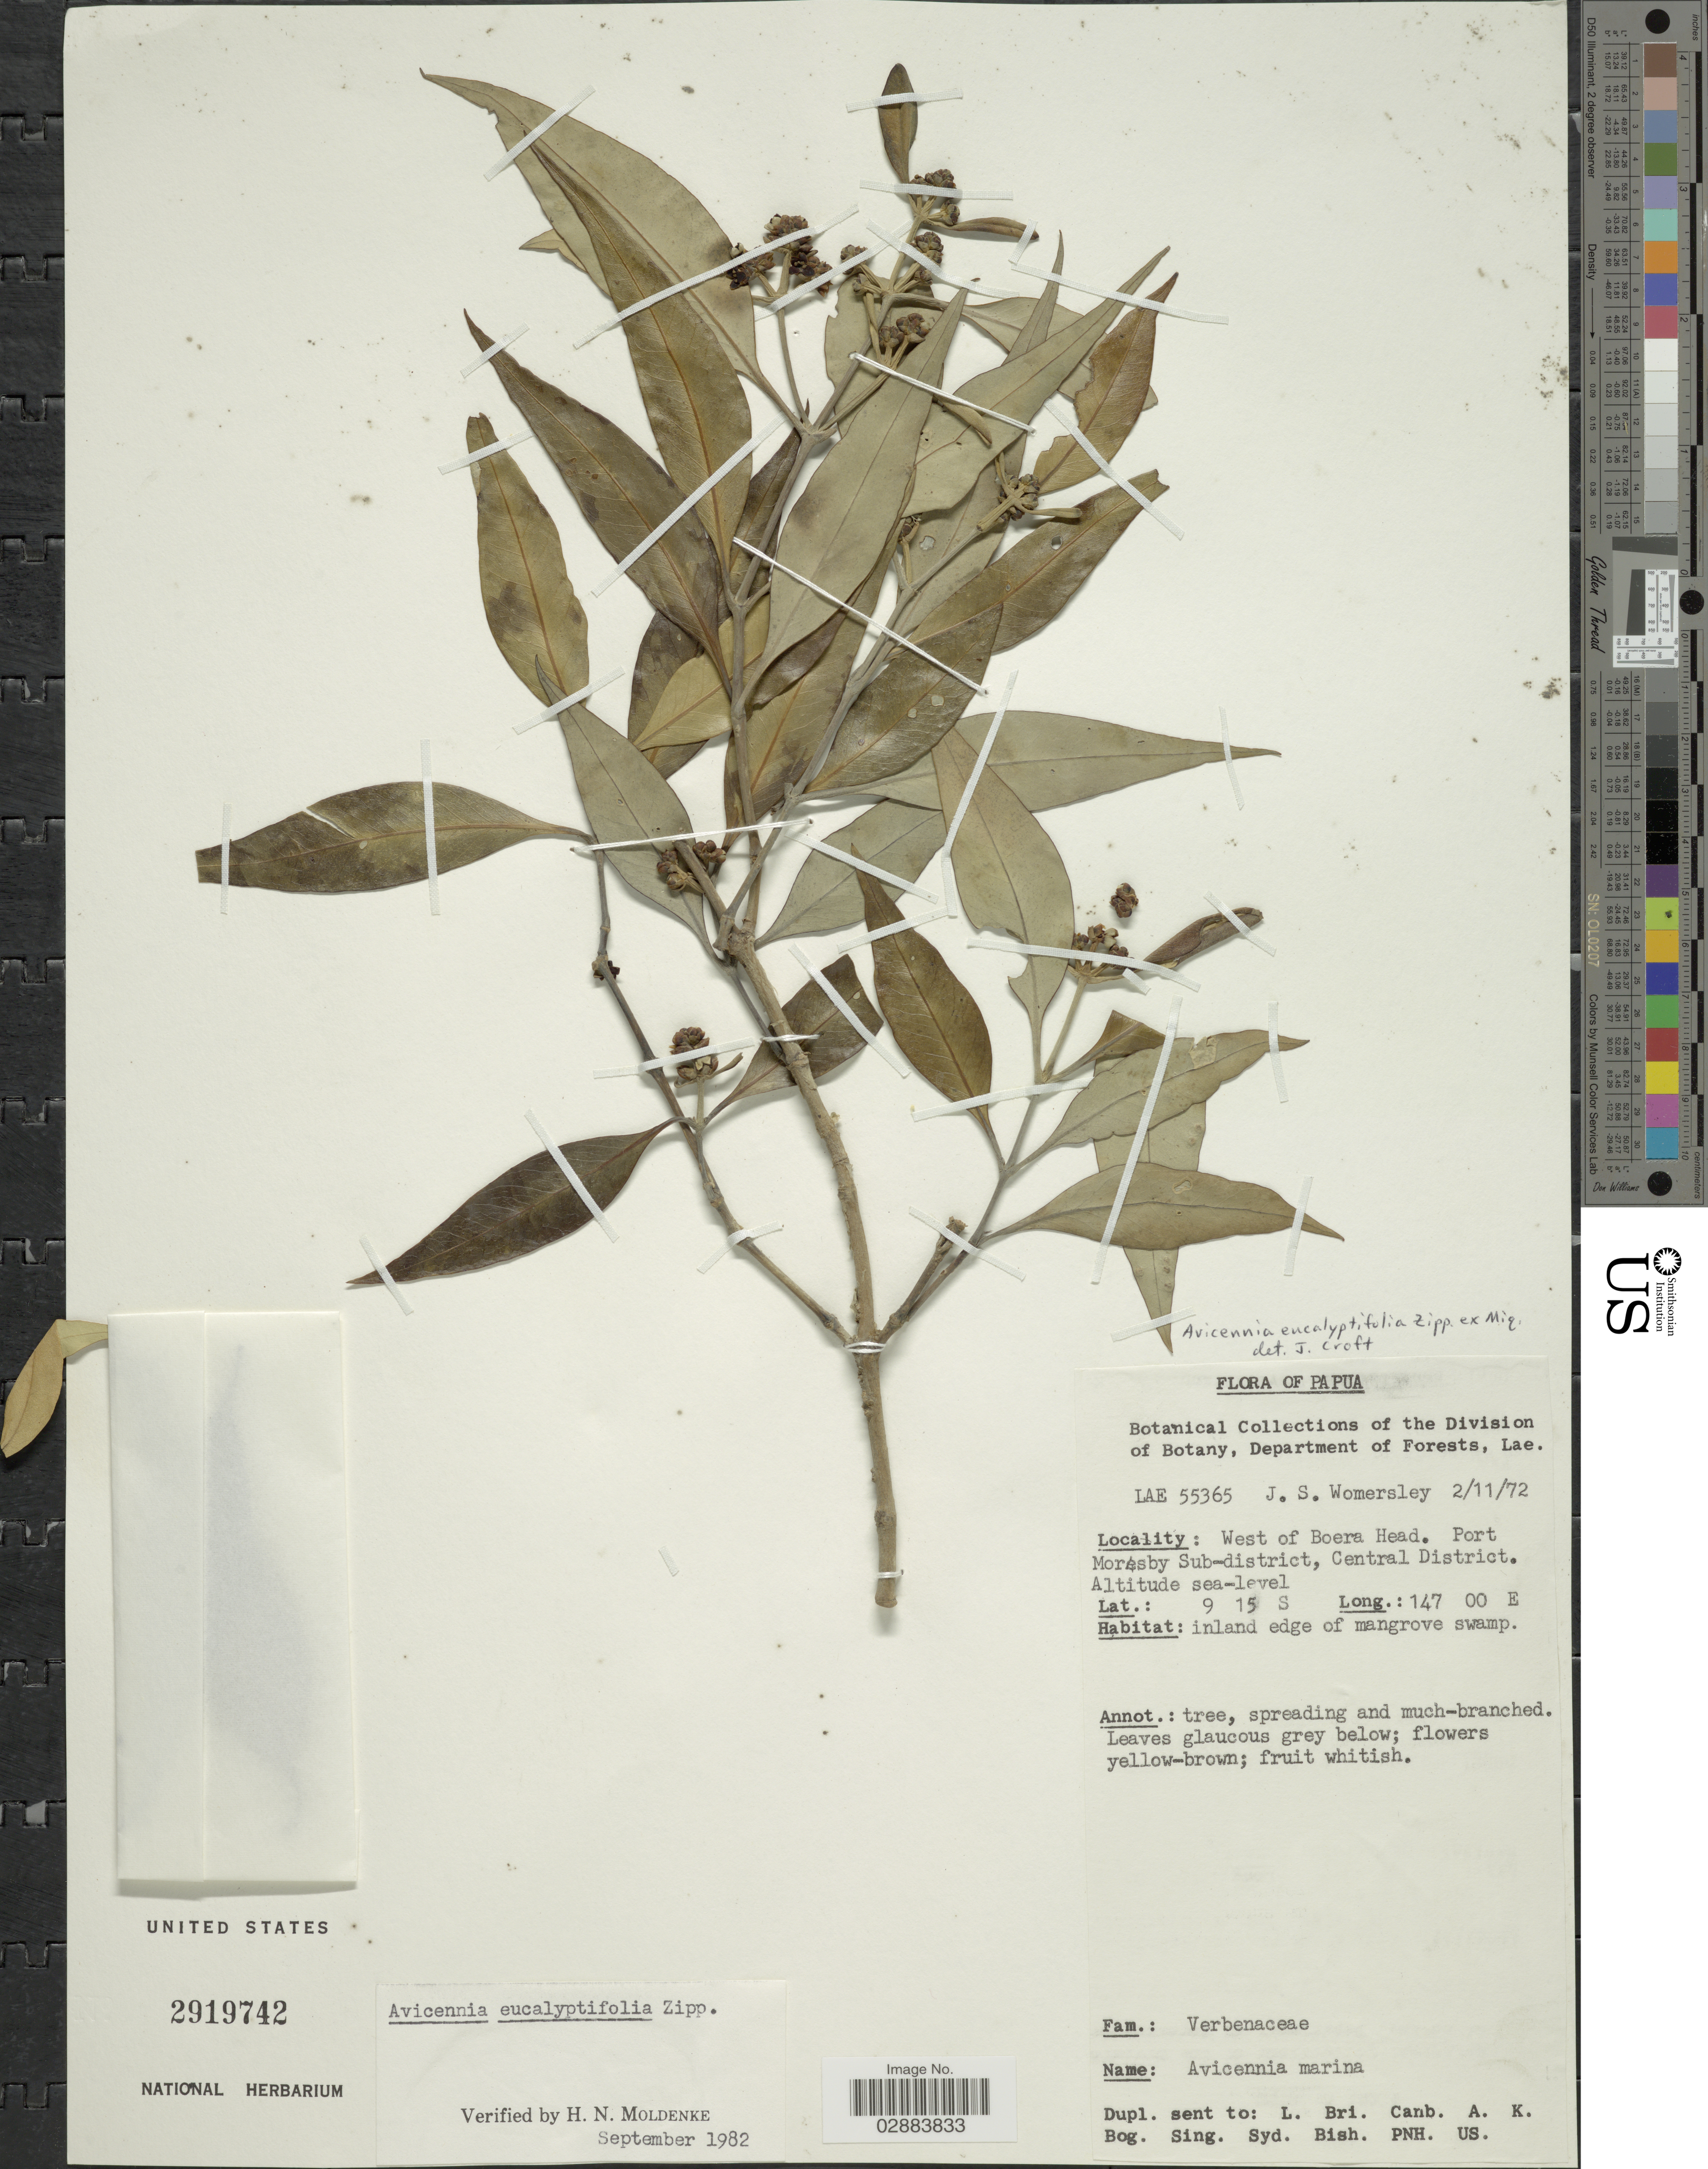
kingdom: Plantae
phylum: Tracheophyta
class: Magnoliopsida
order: Lamiales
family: Acanthaceae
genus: Avicennia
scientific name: Avicennia eucalyptifolia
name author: (Valeton) Zipp. ex Moldenke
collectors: J. S. Womersley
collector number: LAE 55365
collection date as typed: Transcribed d/m/y: 2/11/72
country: Papua New Guinea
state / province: Central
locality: Papua. West of Boera Head. Port Moresby Sub-district, Central District.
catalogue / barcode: US 2919742